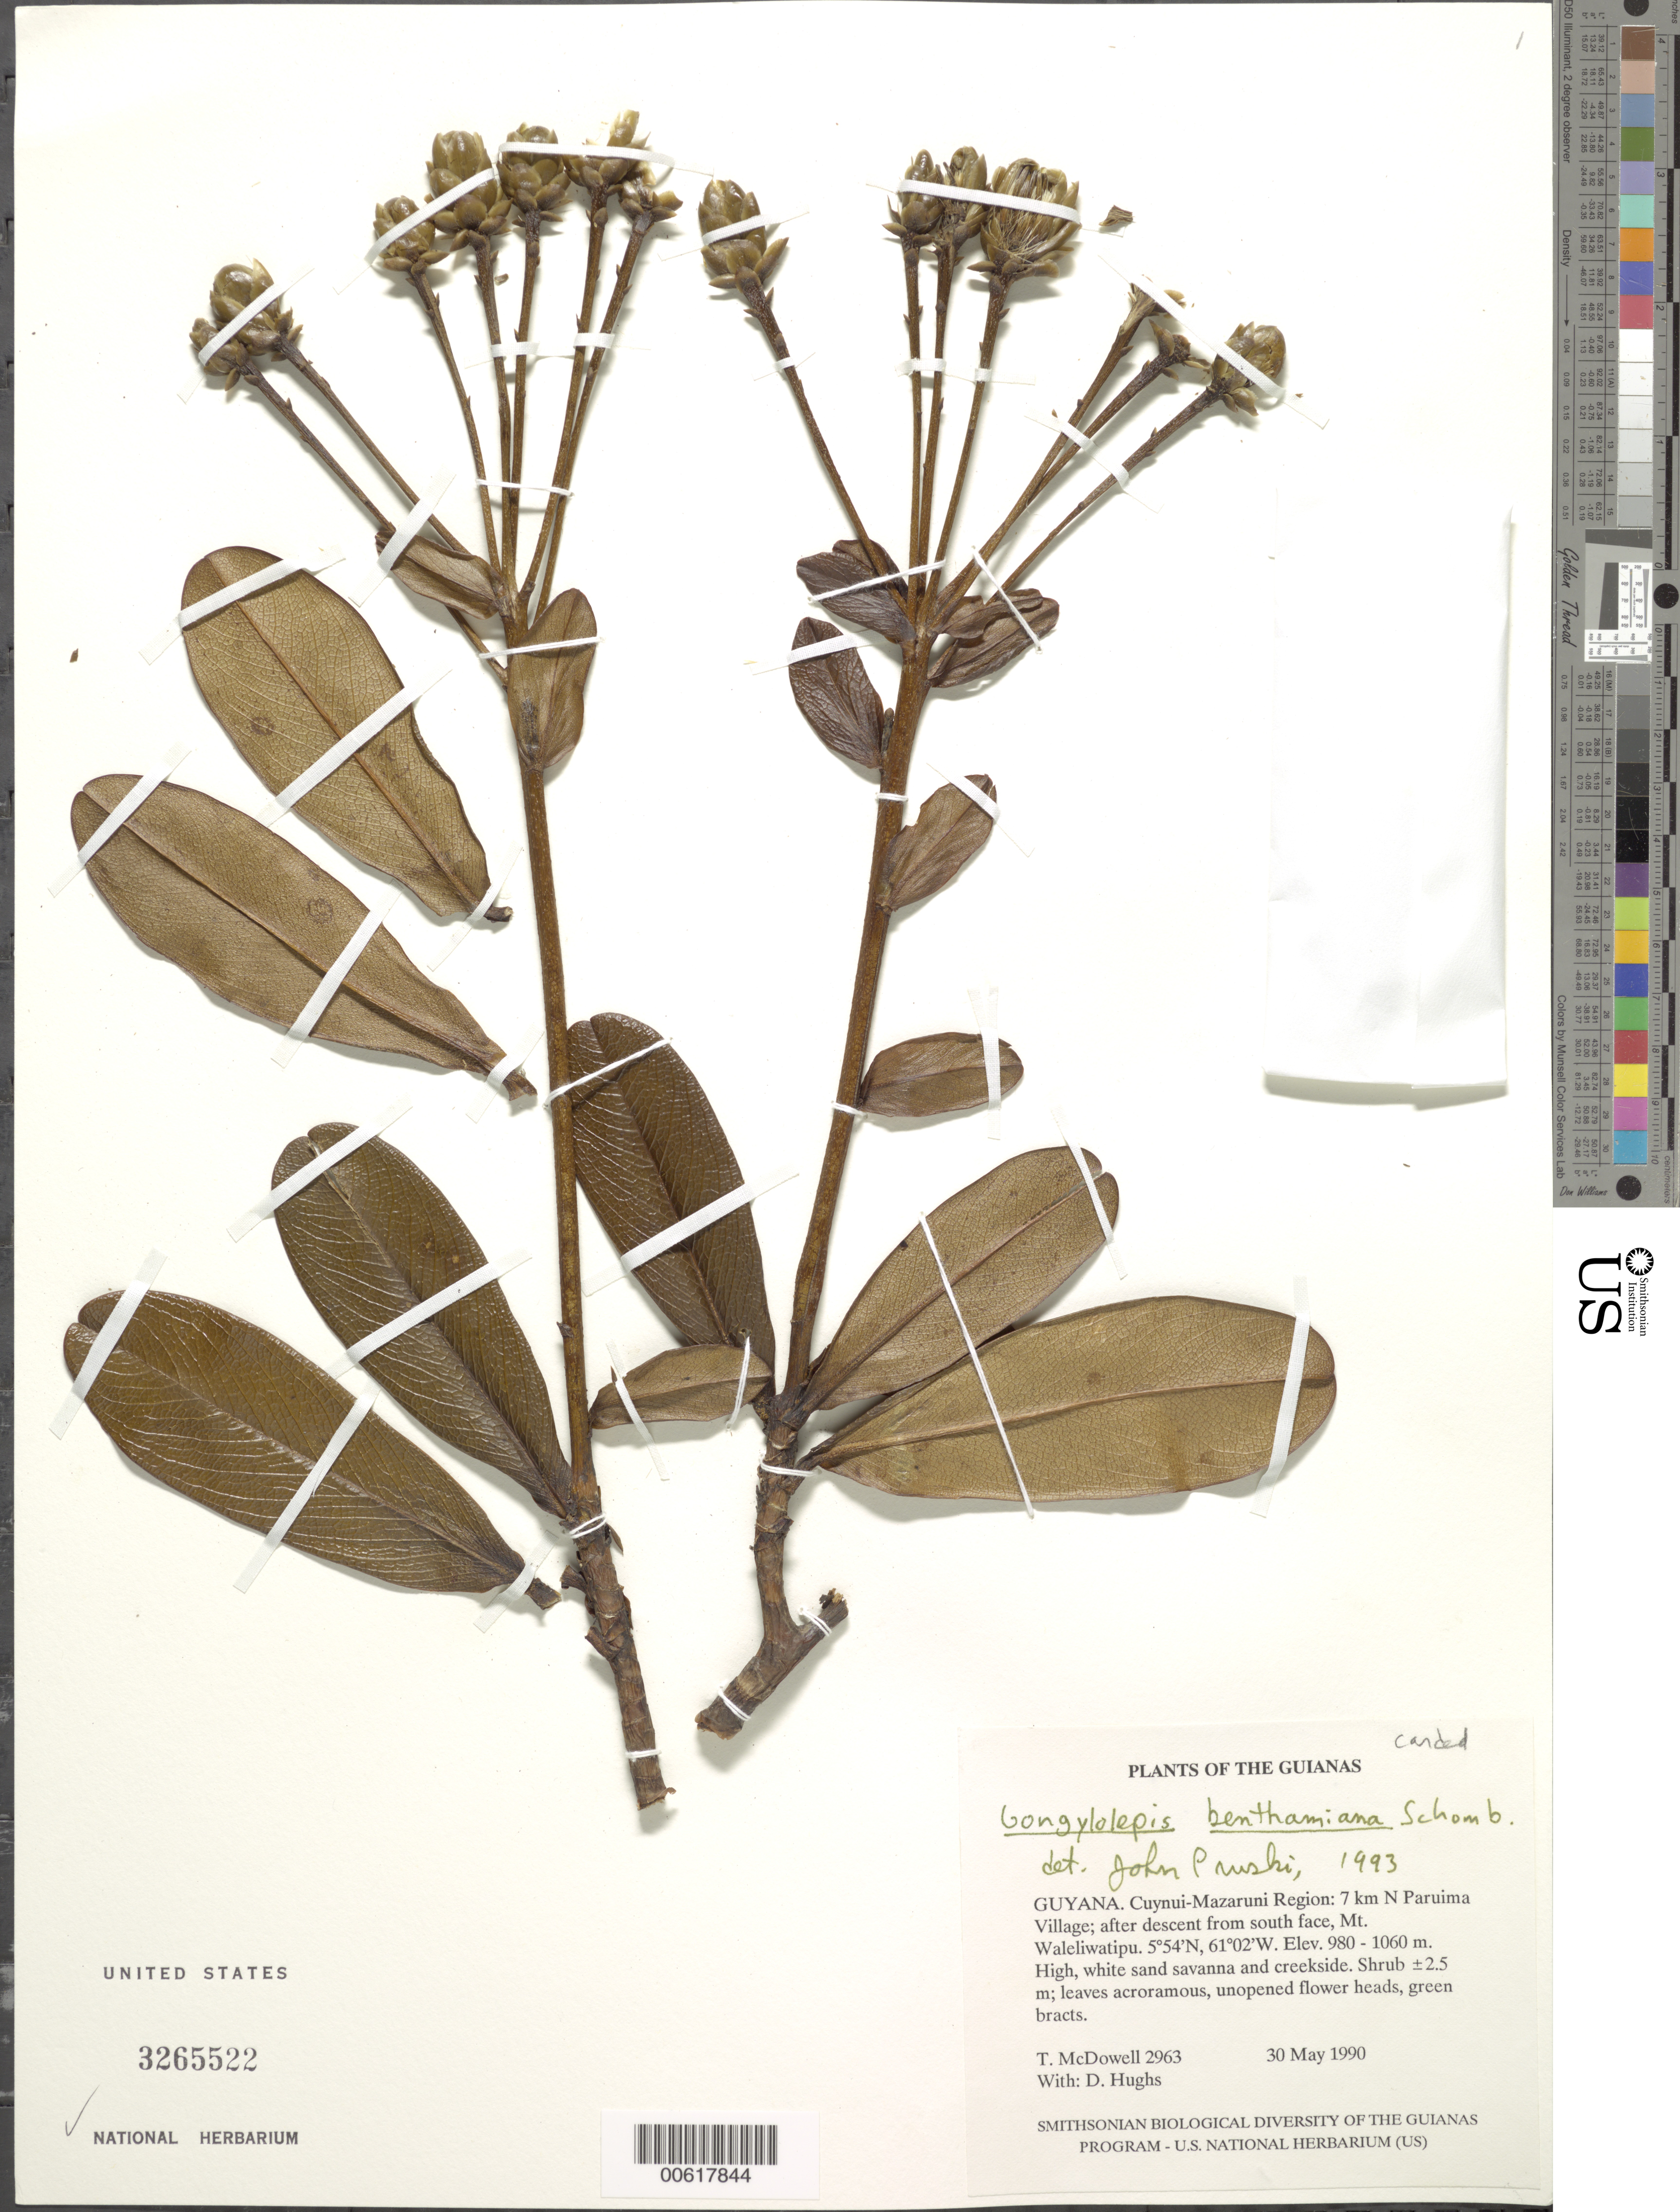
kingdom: Plantae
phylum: Tracheophyta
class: Magnoliopsida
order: Asterales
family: Asteraceae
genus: Gongylolepis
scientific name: Gongylolepis benthamiana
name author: R.H. Schomb.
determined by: Pruski, J. F.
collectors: T. McDowell, D. Hughs & D. Gopaul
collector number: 2963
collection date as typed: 30 May 1990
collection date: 1990-05-30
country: Guyana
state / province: Cuyuni-Mazaruni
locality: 7 km N of Paruima Village; after descent from south face of Mt. Waleliwatipu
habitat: High white sand savanna and creekside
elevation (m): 980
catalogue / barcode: US 3265522